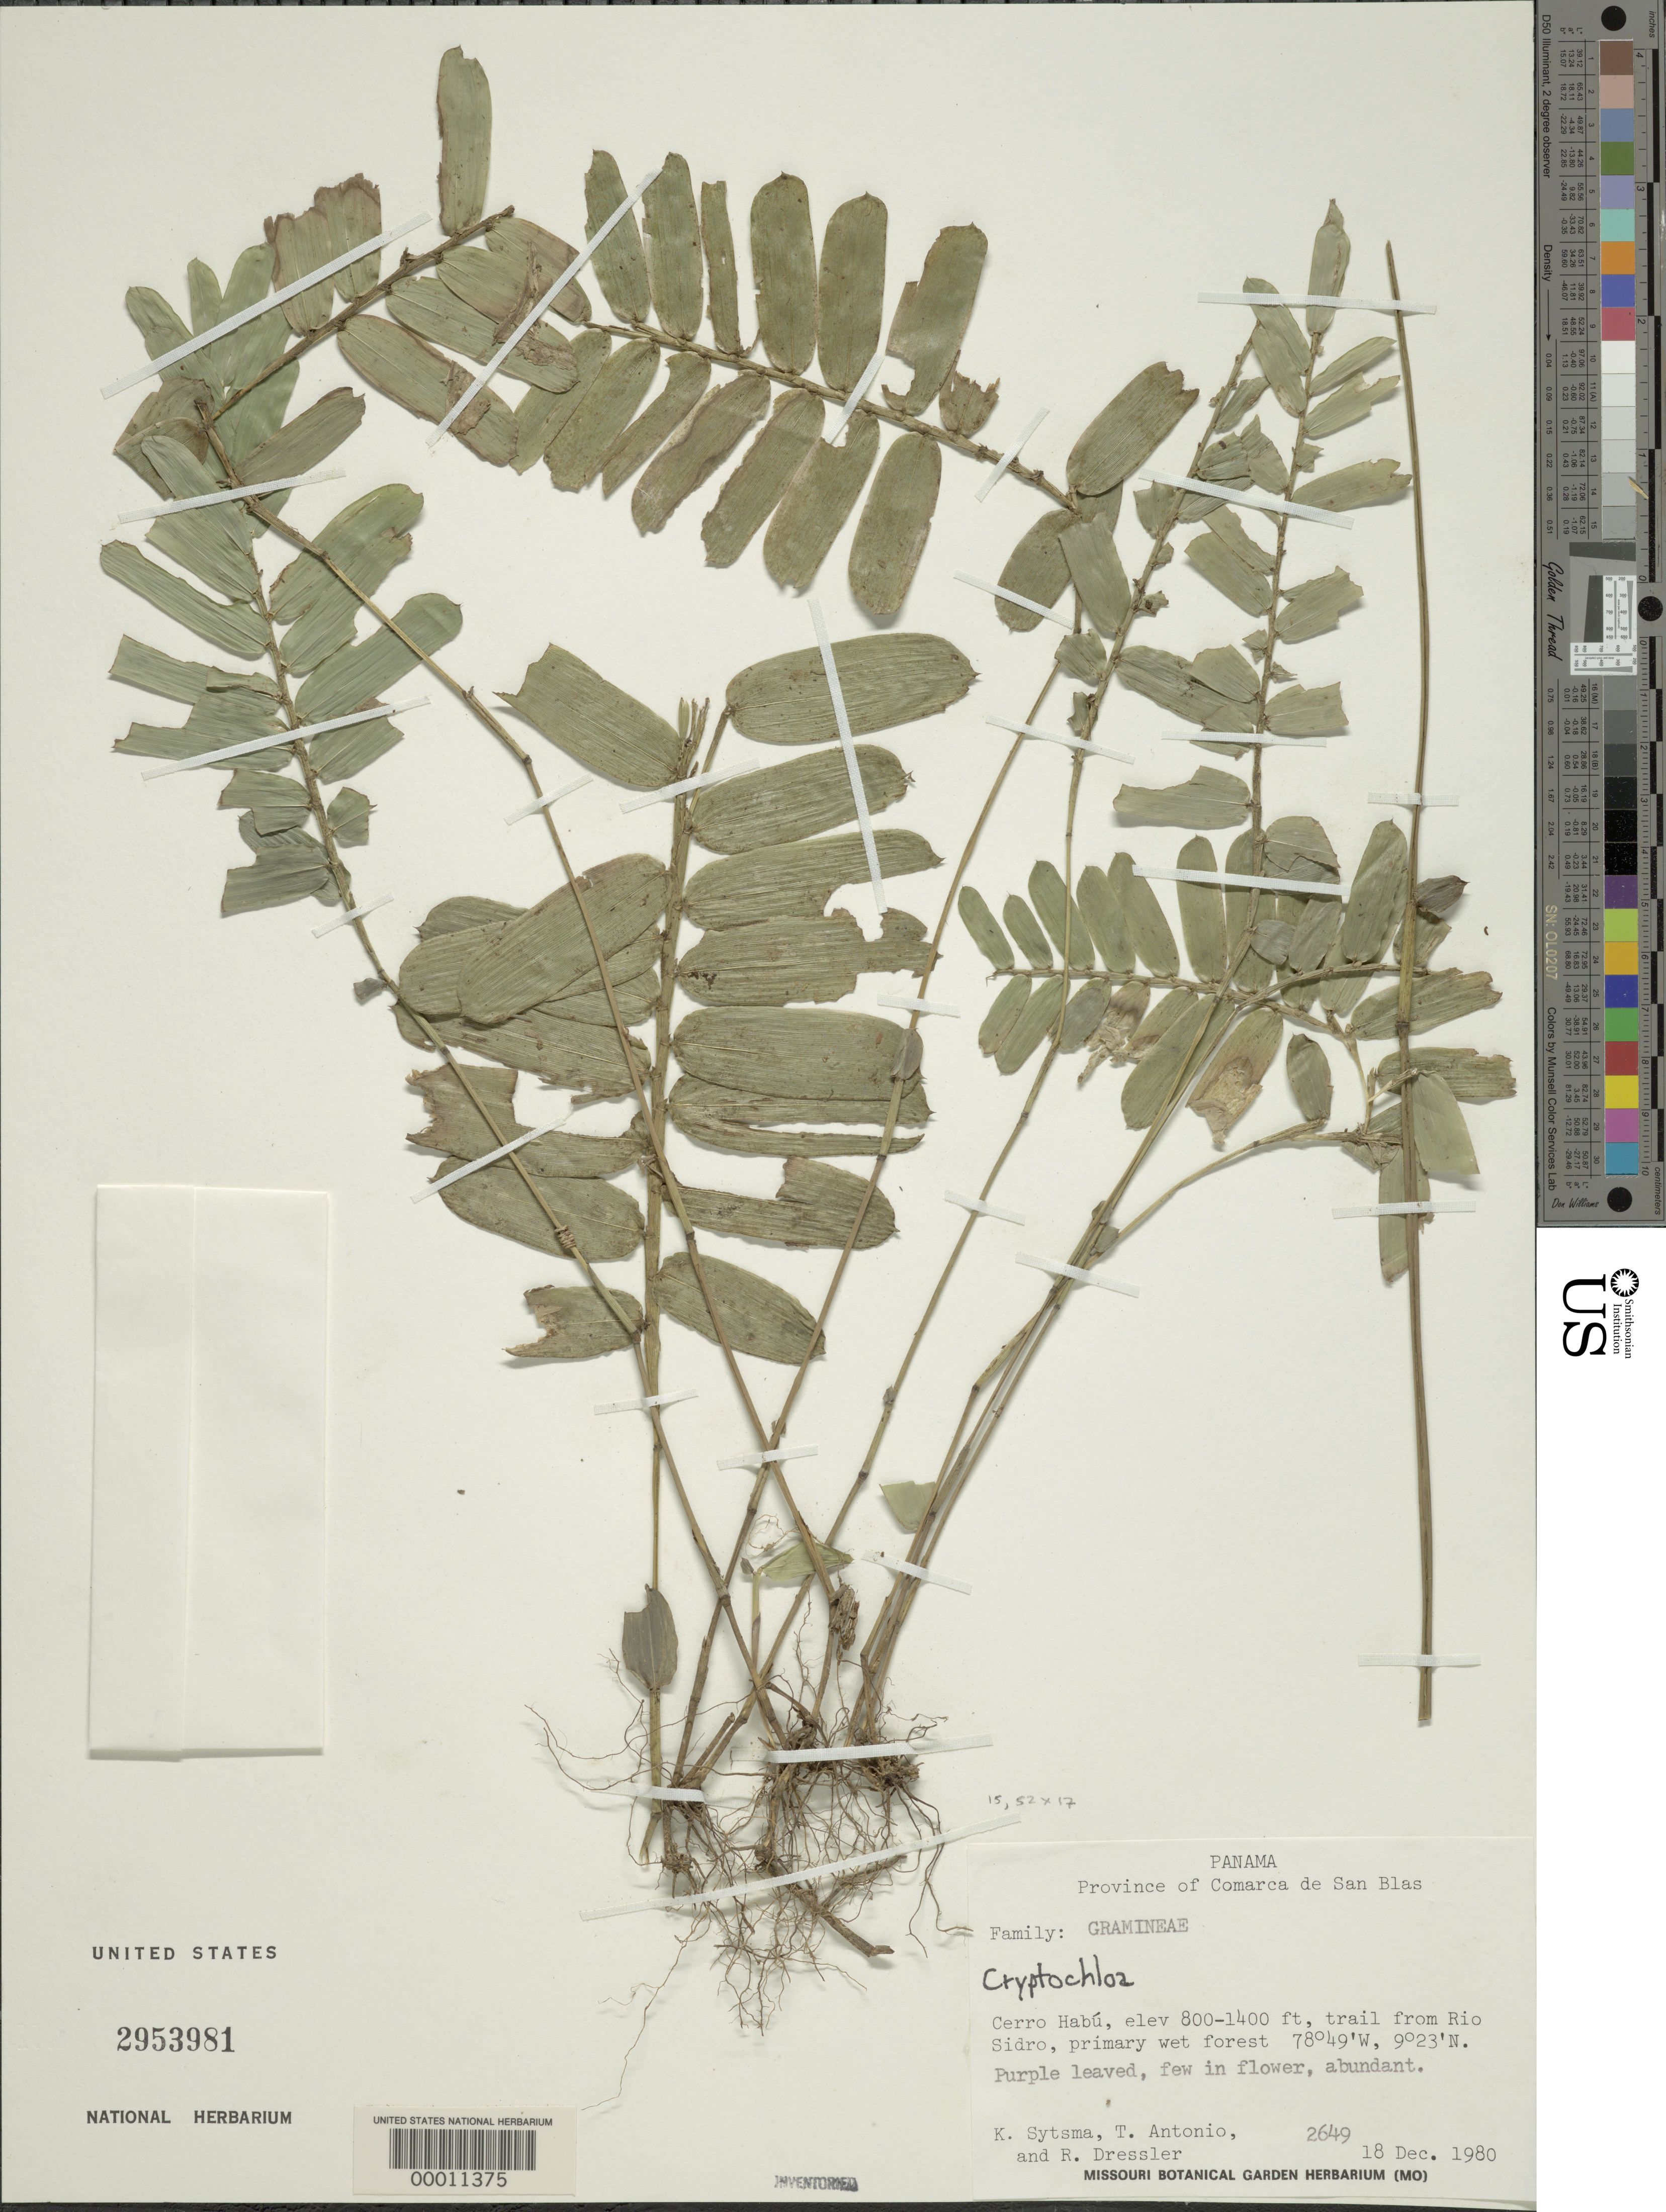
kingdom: Plantae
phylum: Tracheophyta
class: Liliopsida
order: Poales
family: Poaceae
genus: Cryptochloa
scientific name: Cryptochloa sp.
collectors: K. J. Sytsma, T. Antonio & R. Dressler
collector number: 2649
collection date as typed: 18 Dec 1980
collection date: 1980-12-18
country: Panama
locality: Prov of Comarca de San Blas, Cerro Habu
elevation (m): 244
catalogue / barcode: US 2953981